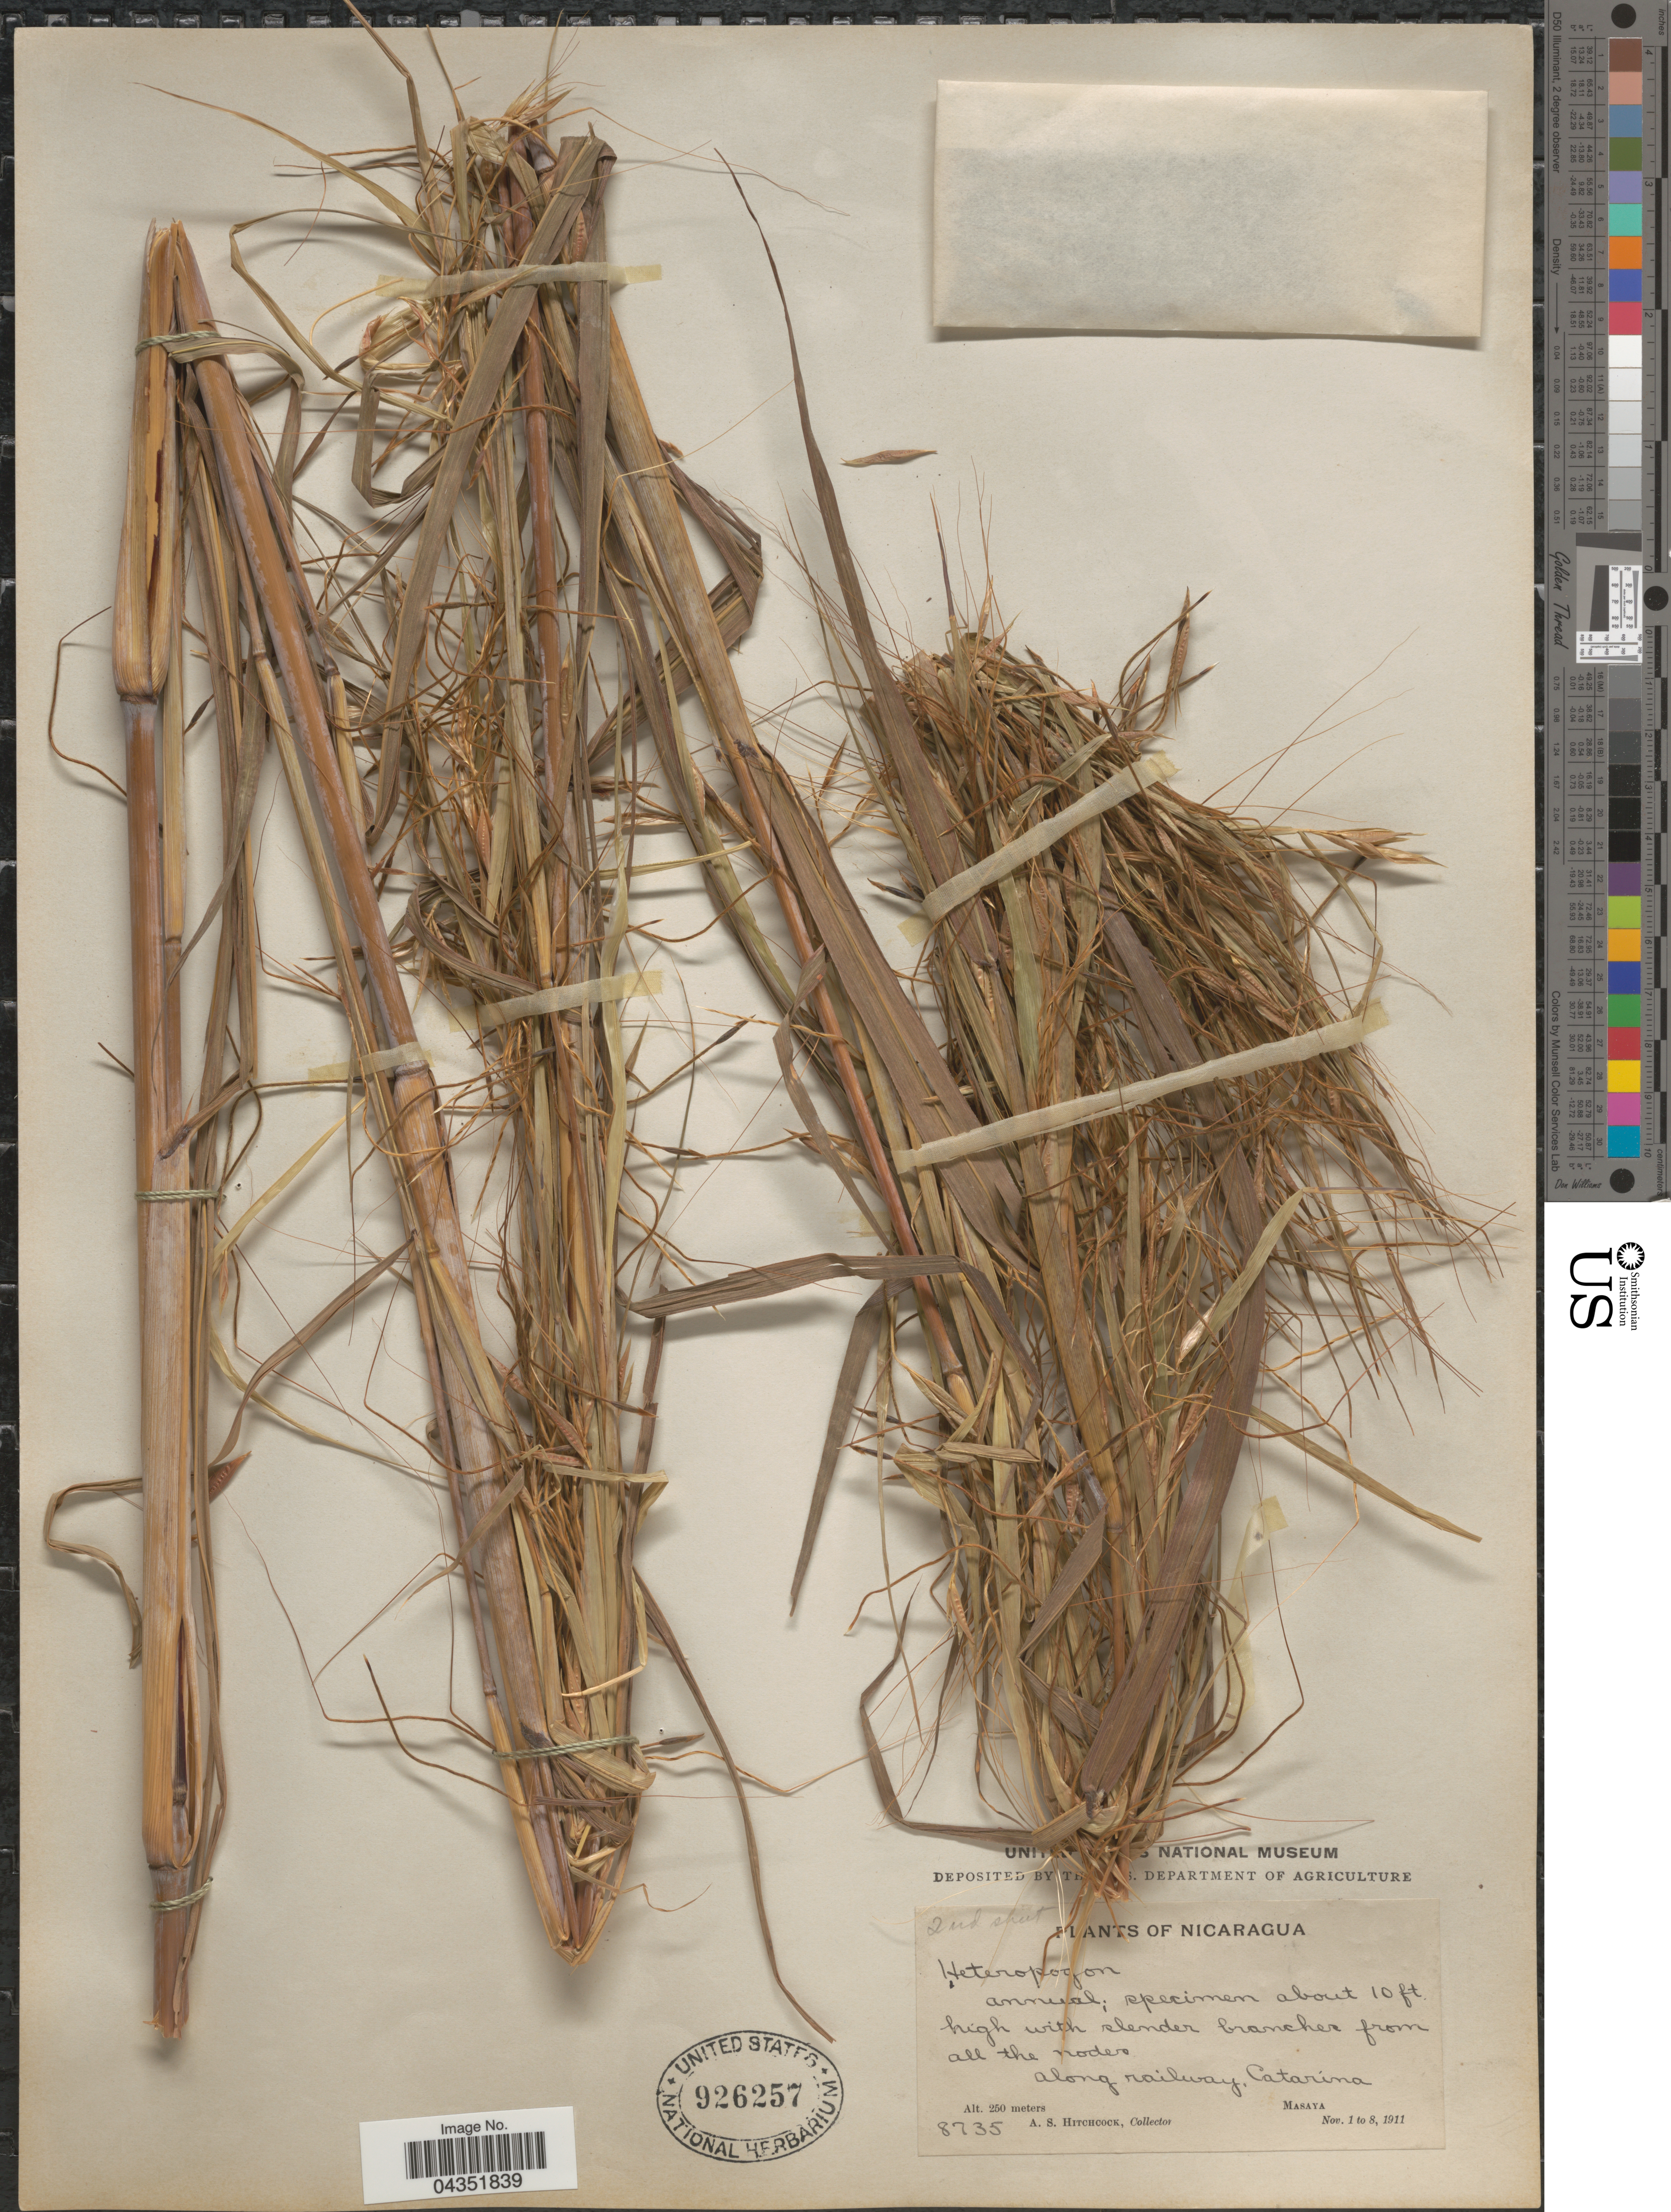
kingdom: Plantae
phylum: Tracheophyta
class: Liliopsida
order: Poales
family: Poaceae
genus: Heteropogon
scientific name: Heteropogon melanocarpus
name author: (Elliott) Benth.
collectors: A. S. Hitchcock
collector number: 8735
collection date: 1911-11-01/1911-11-08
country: Nicaragua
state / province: Masaya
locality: Along railway, Catarina.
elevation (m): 250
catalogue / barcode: US 926257